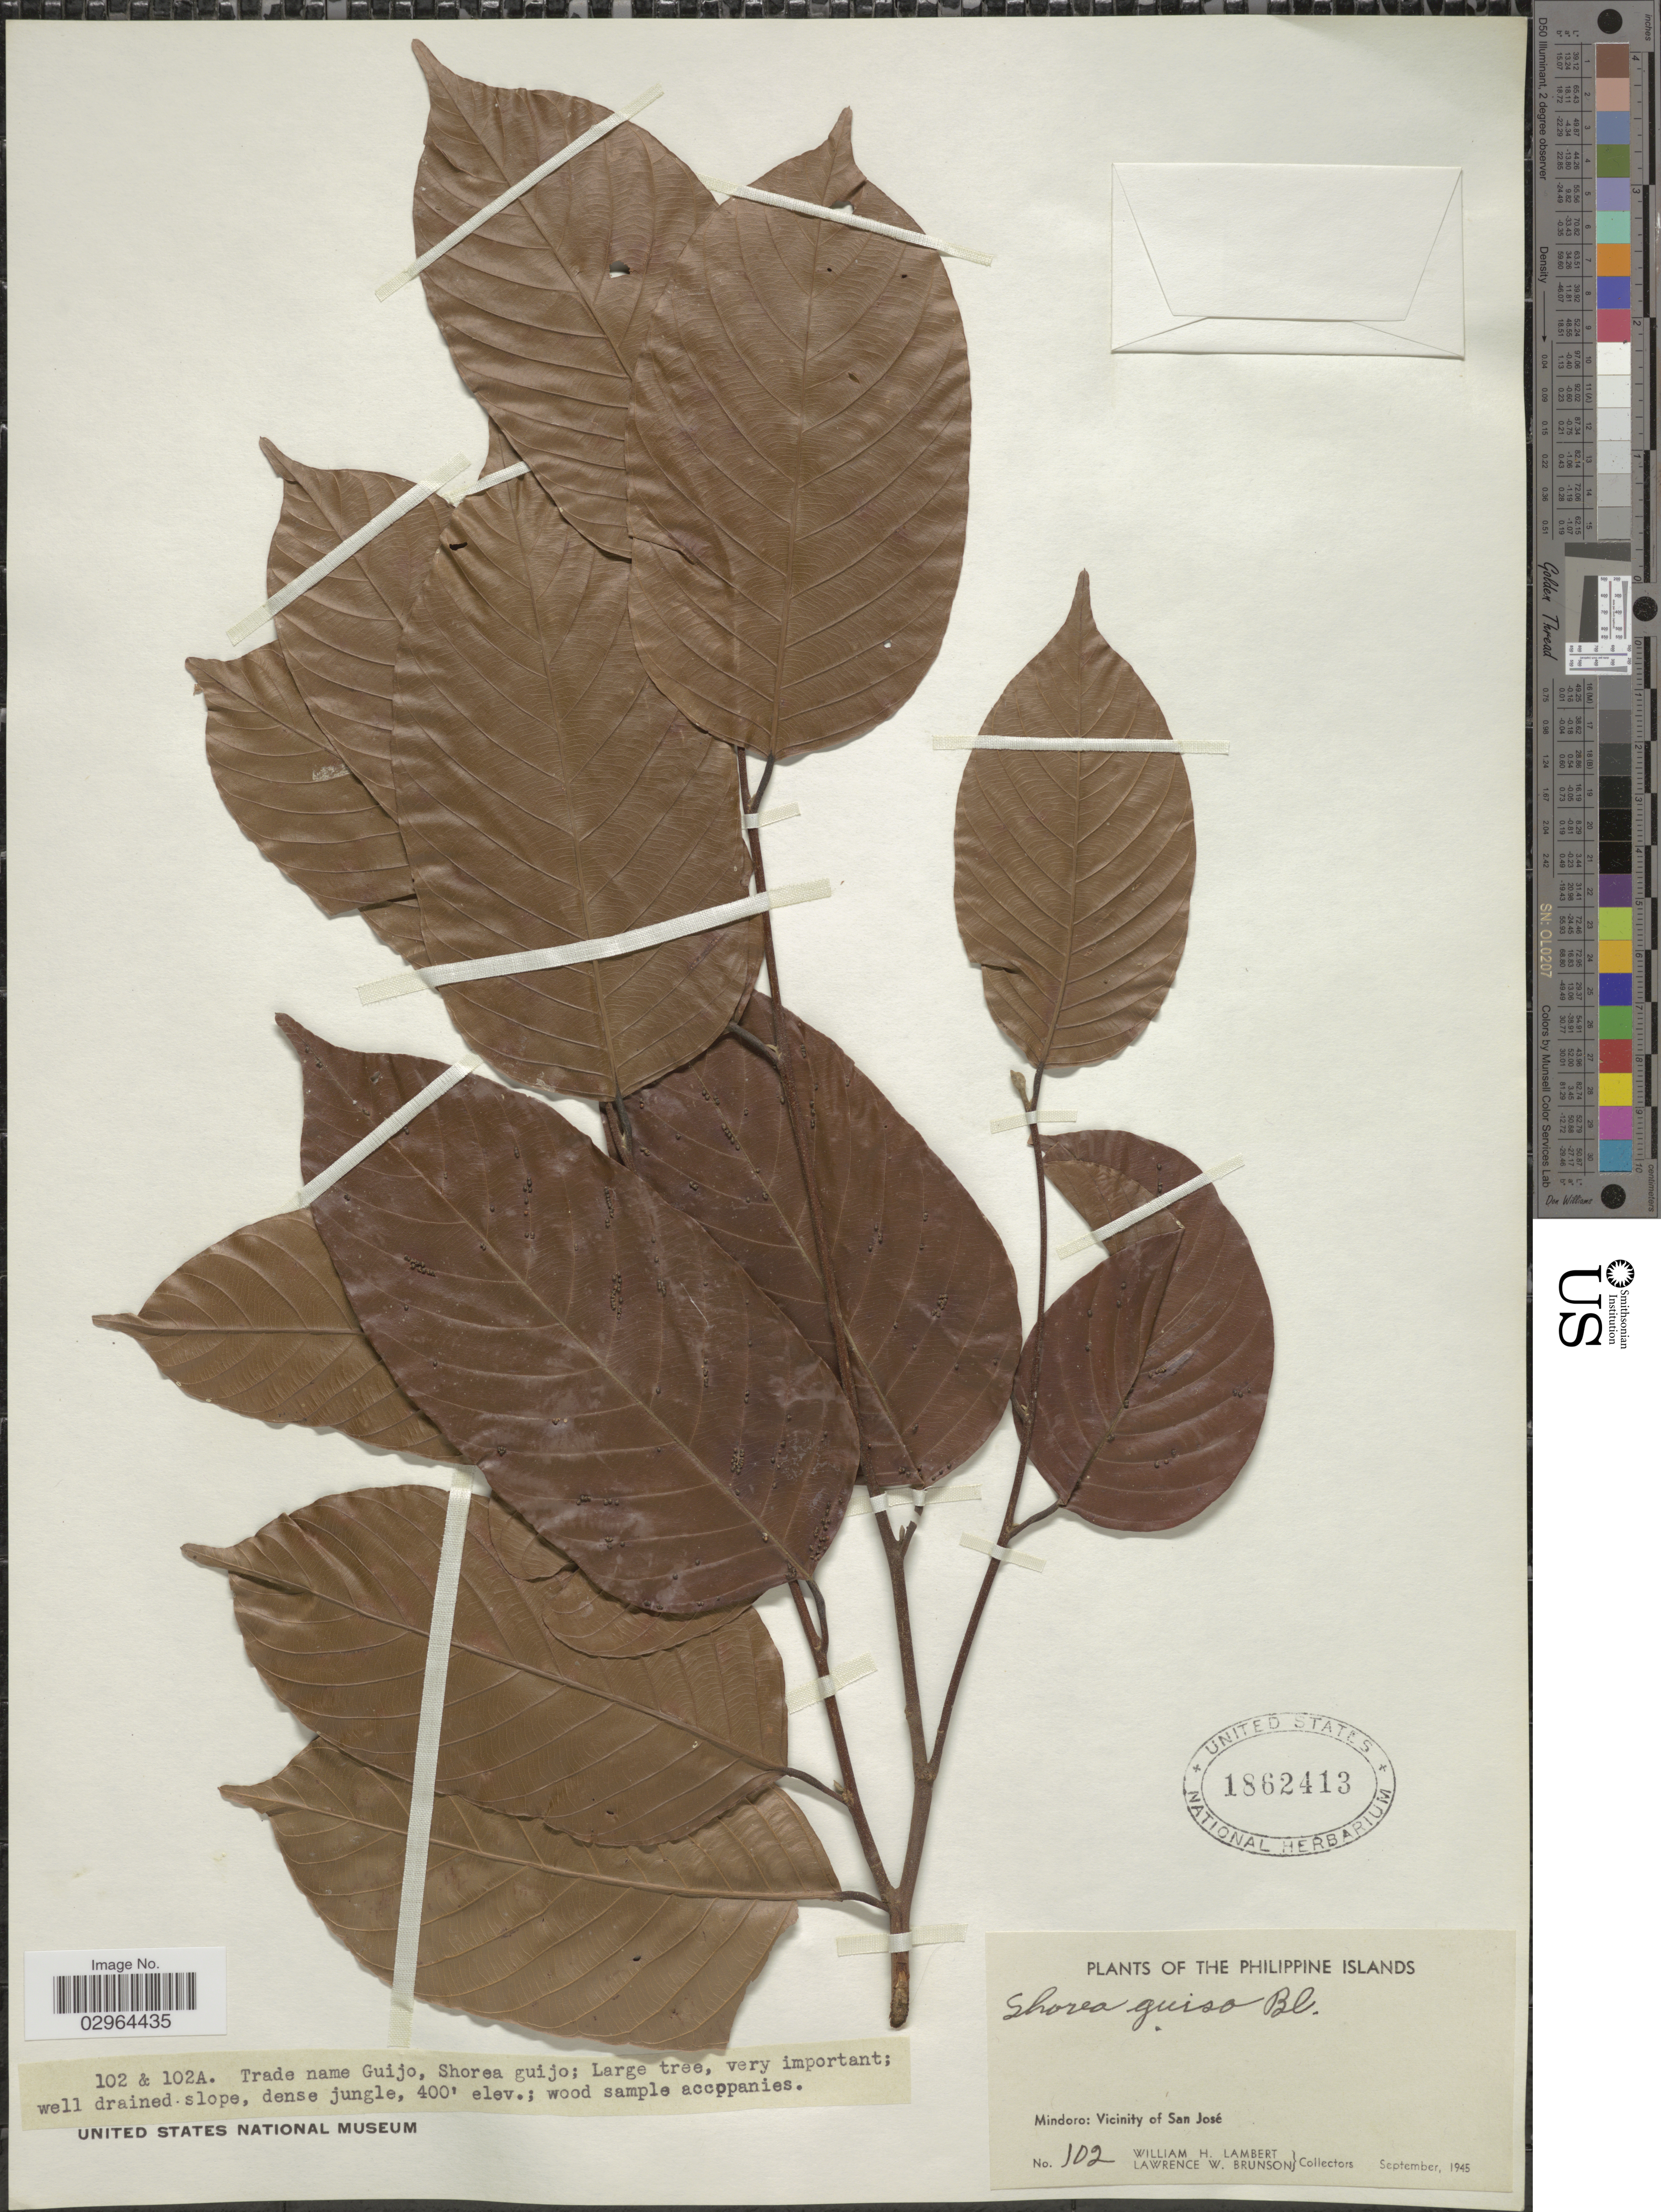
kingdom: Plantae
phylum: Tracheophyta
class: Magnoliopsida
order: Malvales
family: Dipterocarpaceae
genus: Shorea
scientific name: Shorea guiso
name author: (Blanco) Blume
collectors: W. Lambert & L. Brunson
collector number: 102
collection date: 1945-09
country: Philippines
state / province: Mimaropa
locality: Mindoro: Vicinity of San José.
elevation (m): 122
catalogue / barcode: US 1862413